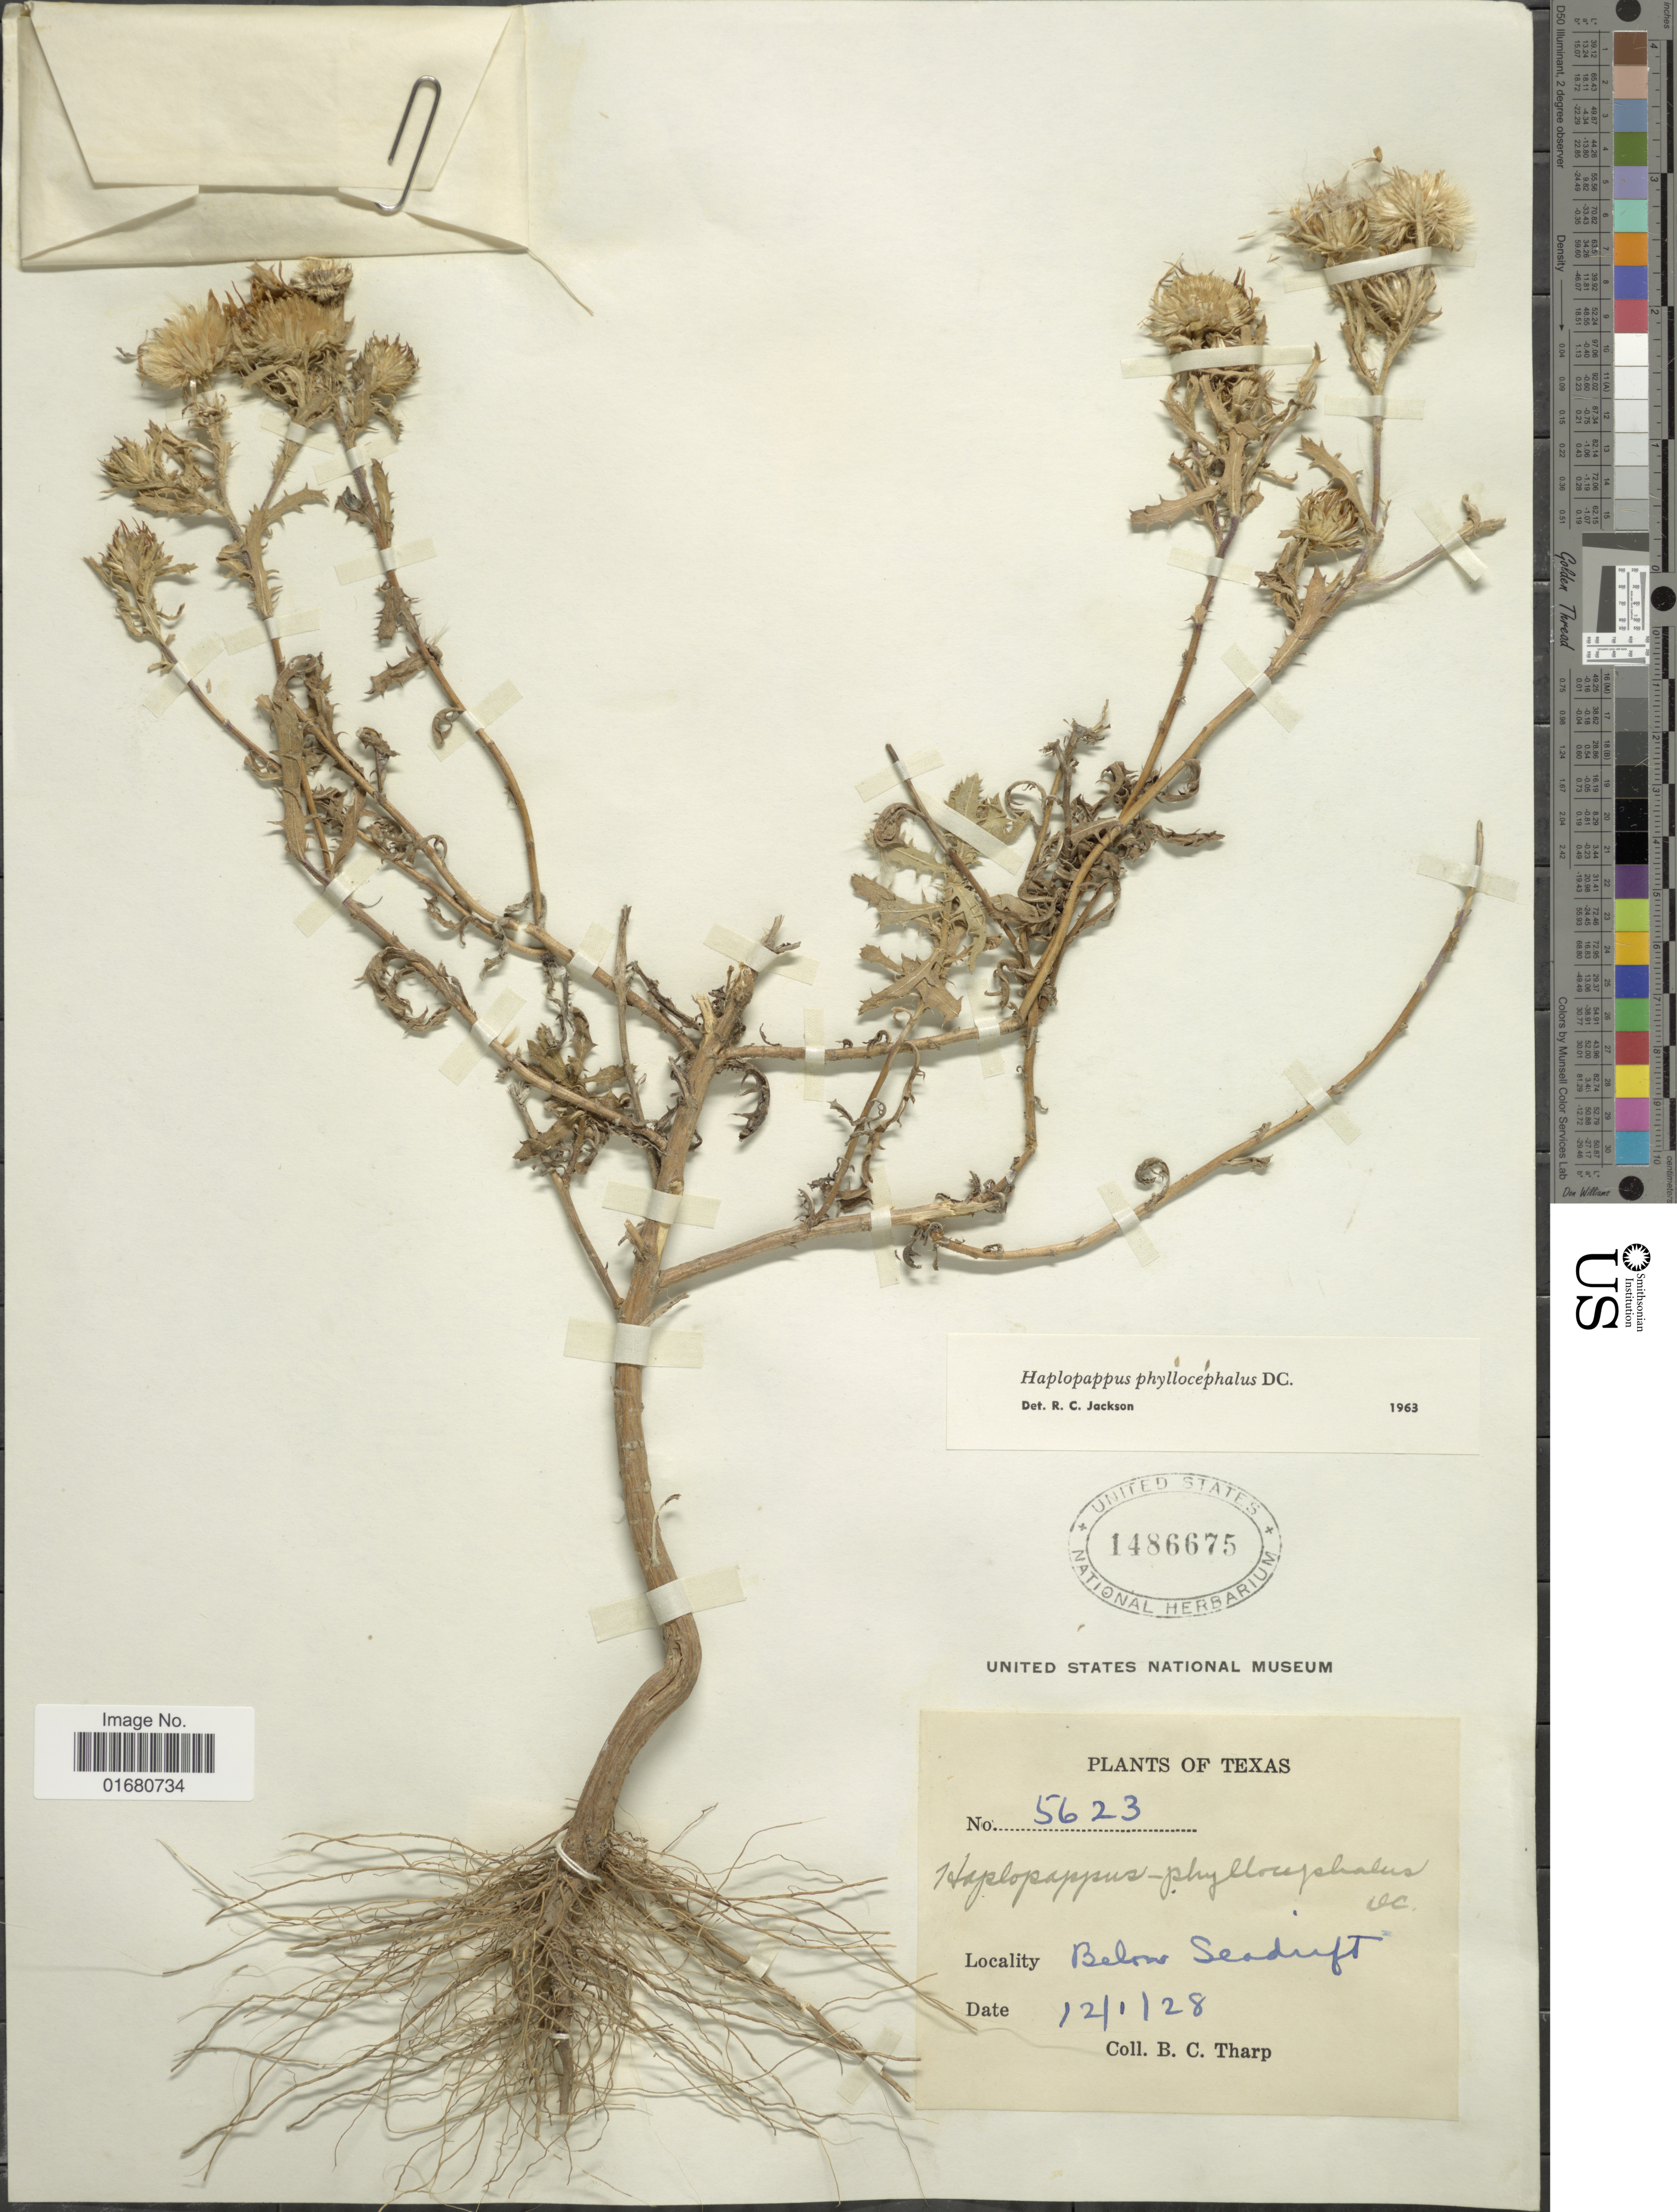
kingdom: Plantae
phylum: Tracheophyta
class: Magnoliopsida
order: Asterales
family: Asteraceae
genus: Rayjacksonia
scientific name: Rayjacksonia phyllocephala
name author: (DC.) R.L. Hartm. & M.A. Lane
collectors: B. C. Tharp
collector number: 5623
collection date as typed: Transcribed d/m/y: 1/12/28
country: United States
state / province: Texas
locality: Below Seadrift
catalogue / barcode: US 1486675